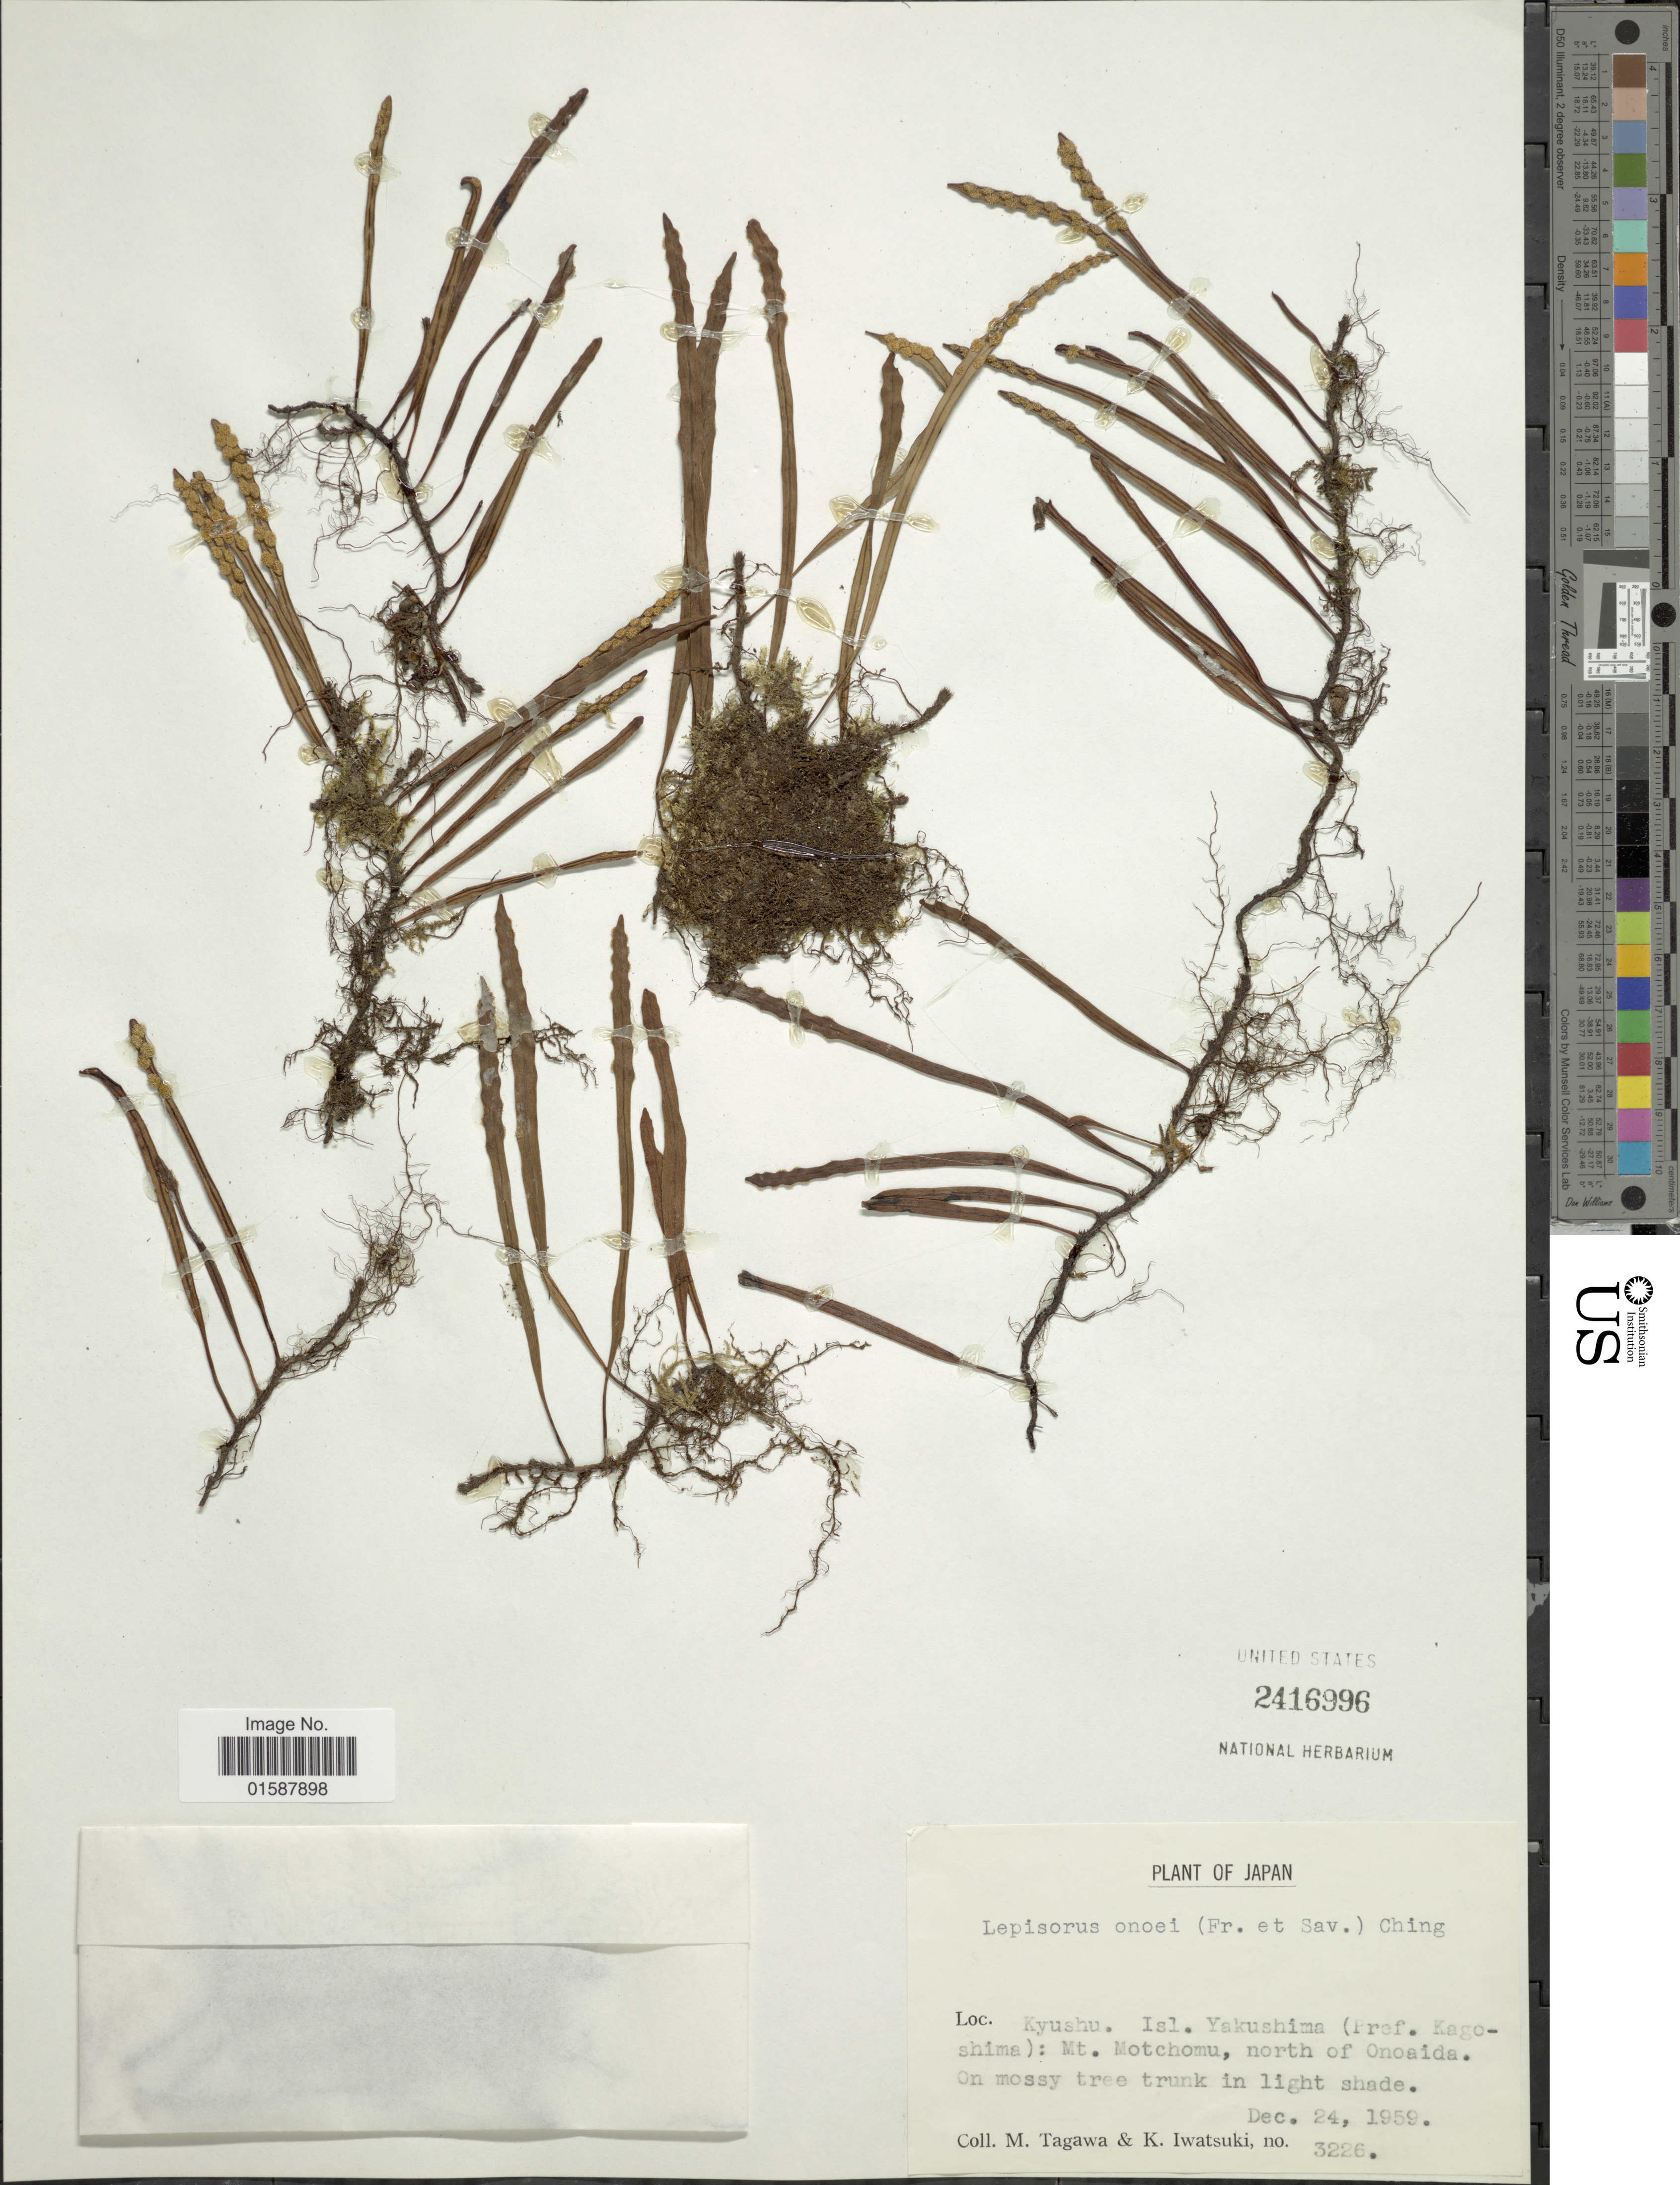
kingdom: Plantae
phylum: Tracheophyta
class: Polypodiopsida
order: Polypodiales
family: Polypodiaceae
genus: Lepisorus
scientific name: Lepisorus onoei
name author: Ching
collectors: A. Tagawa & K. Iwatsuki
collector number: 3226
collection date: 1959-12-24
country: Japan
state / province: Kagosima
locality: Kyushu. Isl. Yakushima (Pref. Kagoshima): Mt. Motchomu, north of Onoaida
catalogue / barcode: US 2416996